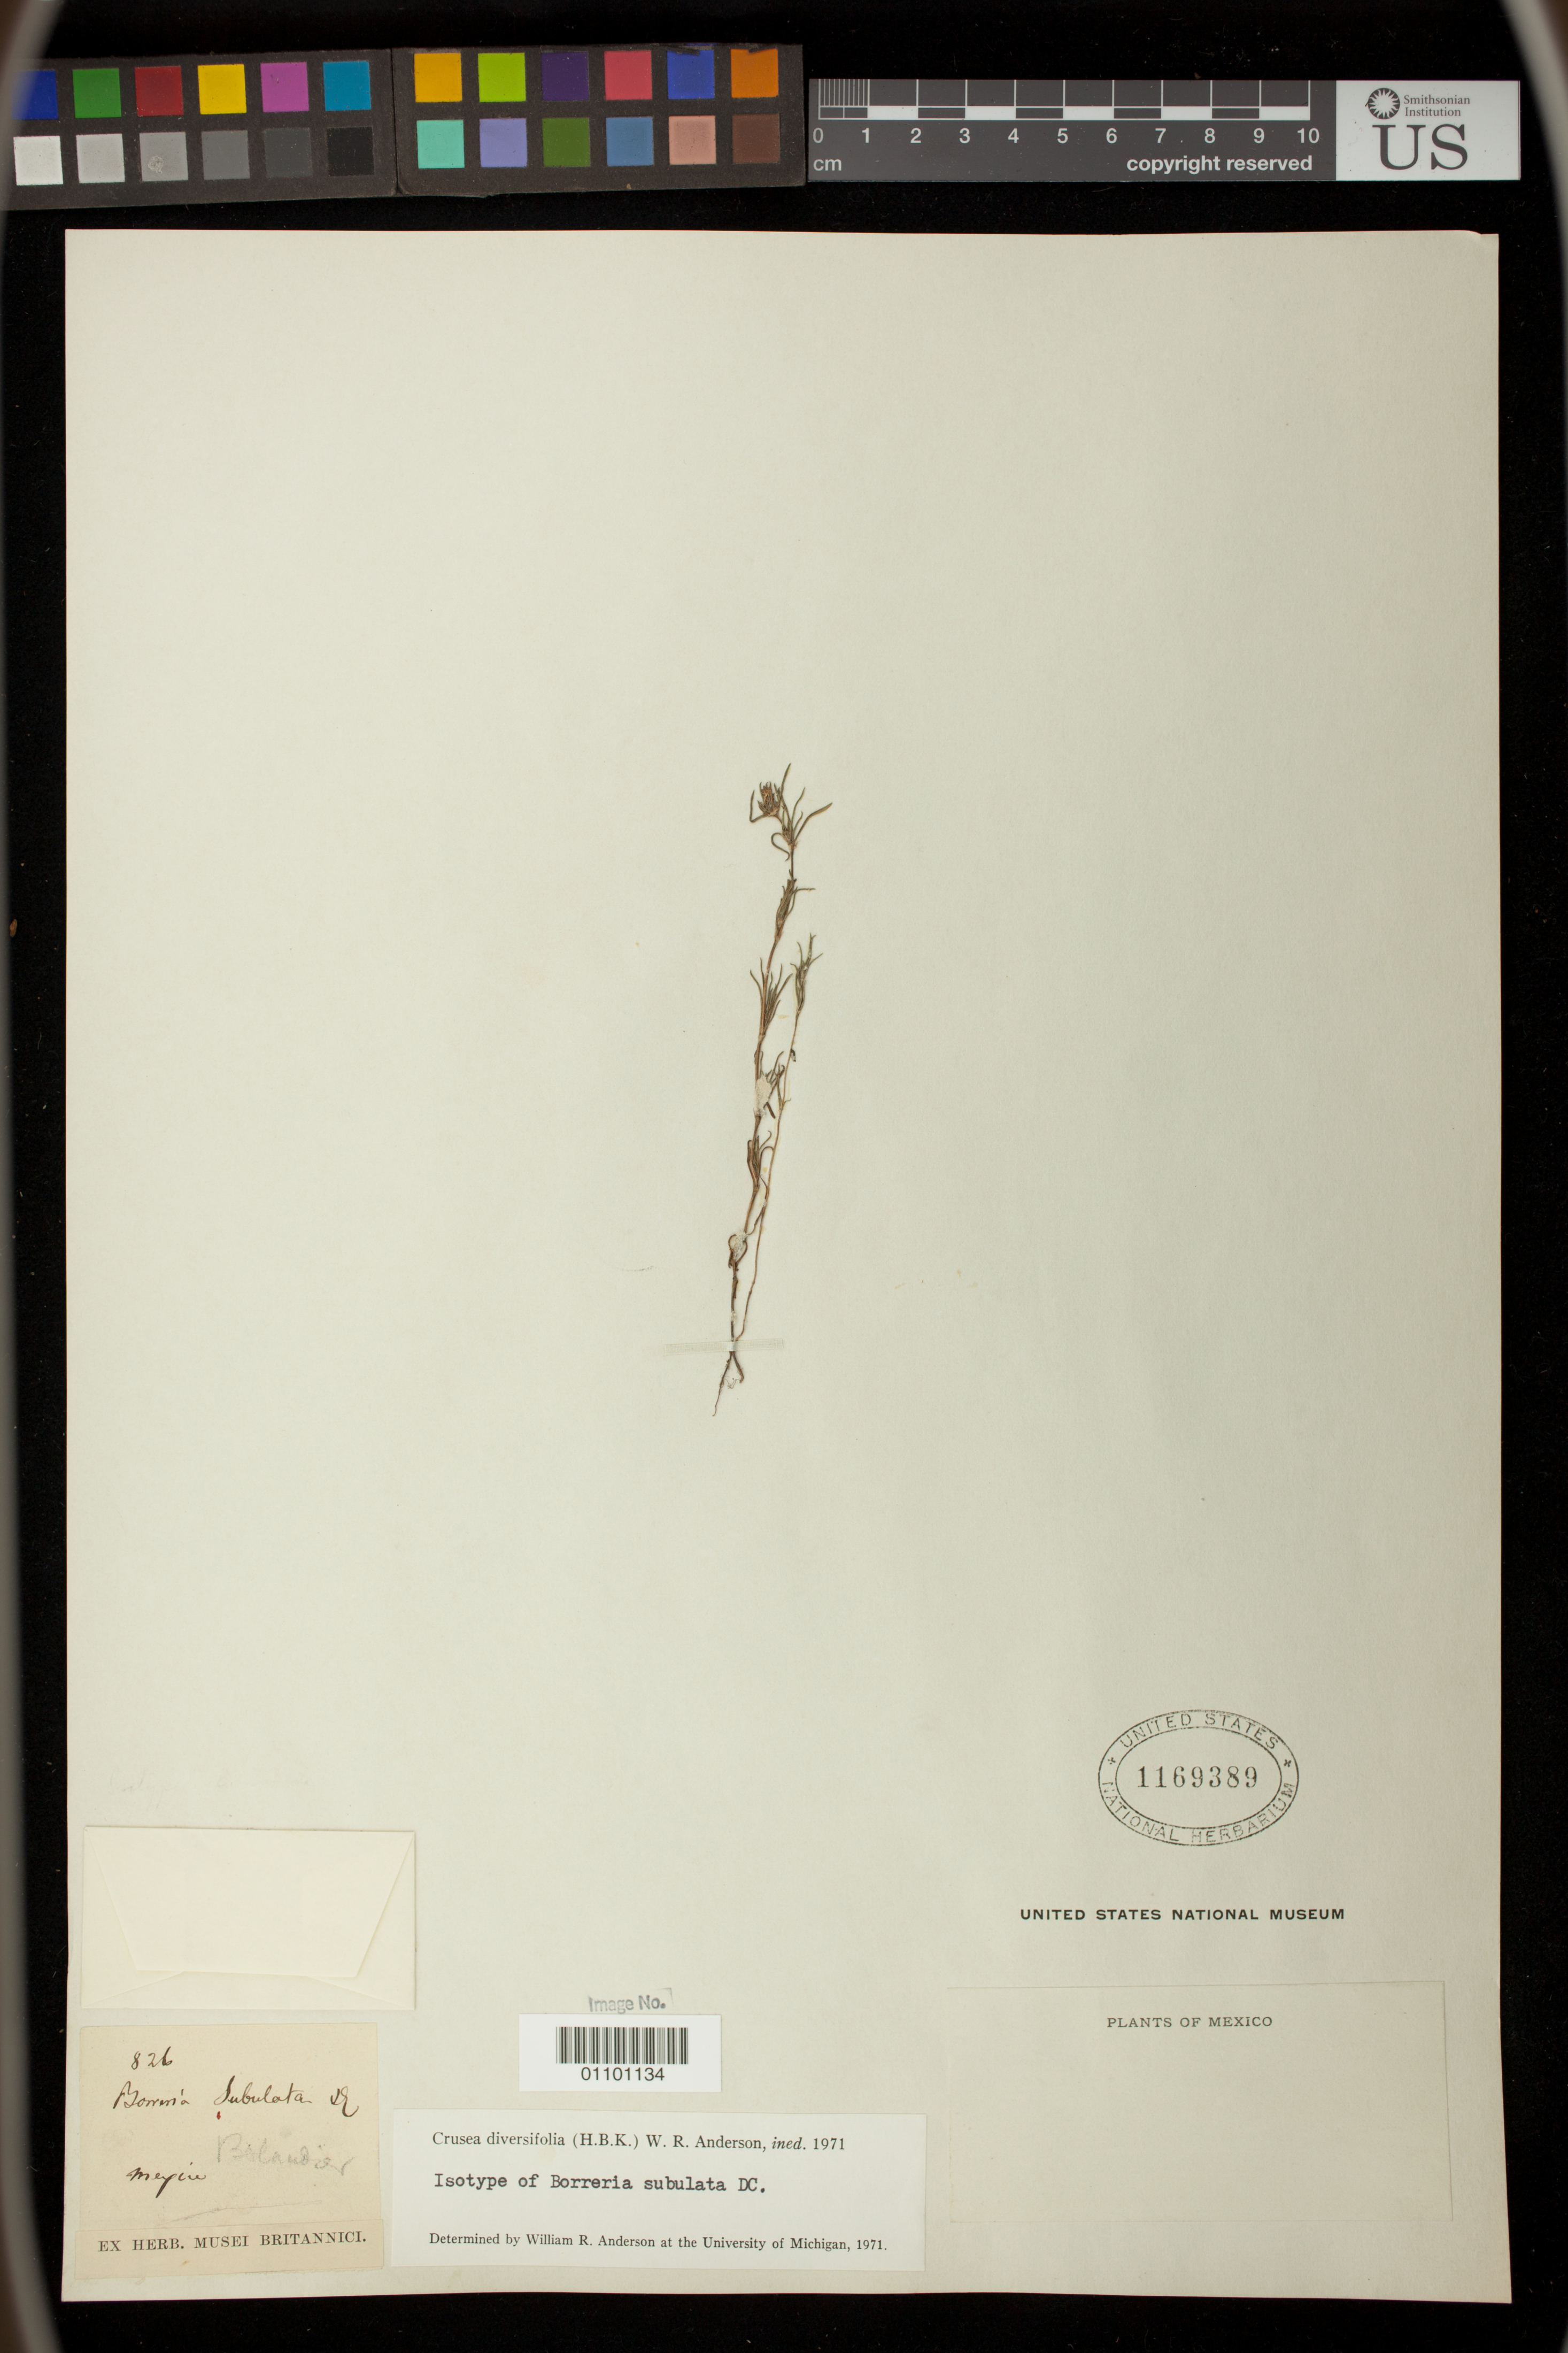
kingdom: Plantae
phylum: Tracheophyta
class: Magnoliopsida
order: Gentianales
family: Rubiaceae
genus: Borreria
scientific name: Borreria subulata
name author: DC.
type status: Isolectotype; Type Collection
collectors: J. L. Berlandier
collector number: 826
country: Mexico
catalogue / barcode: US 1169389